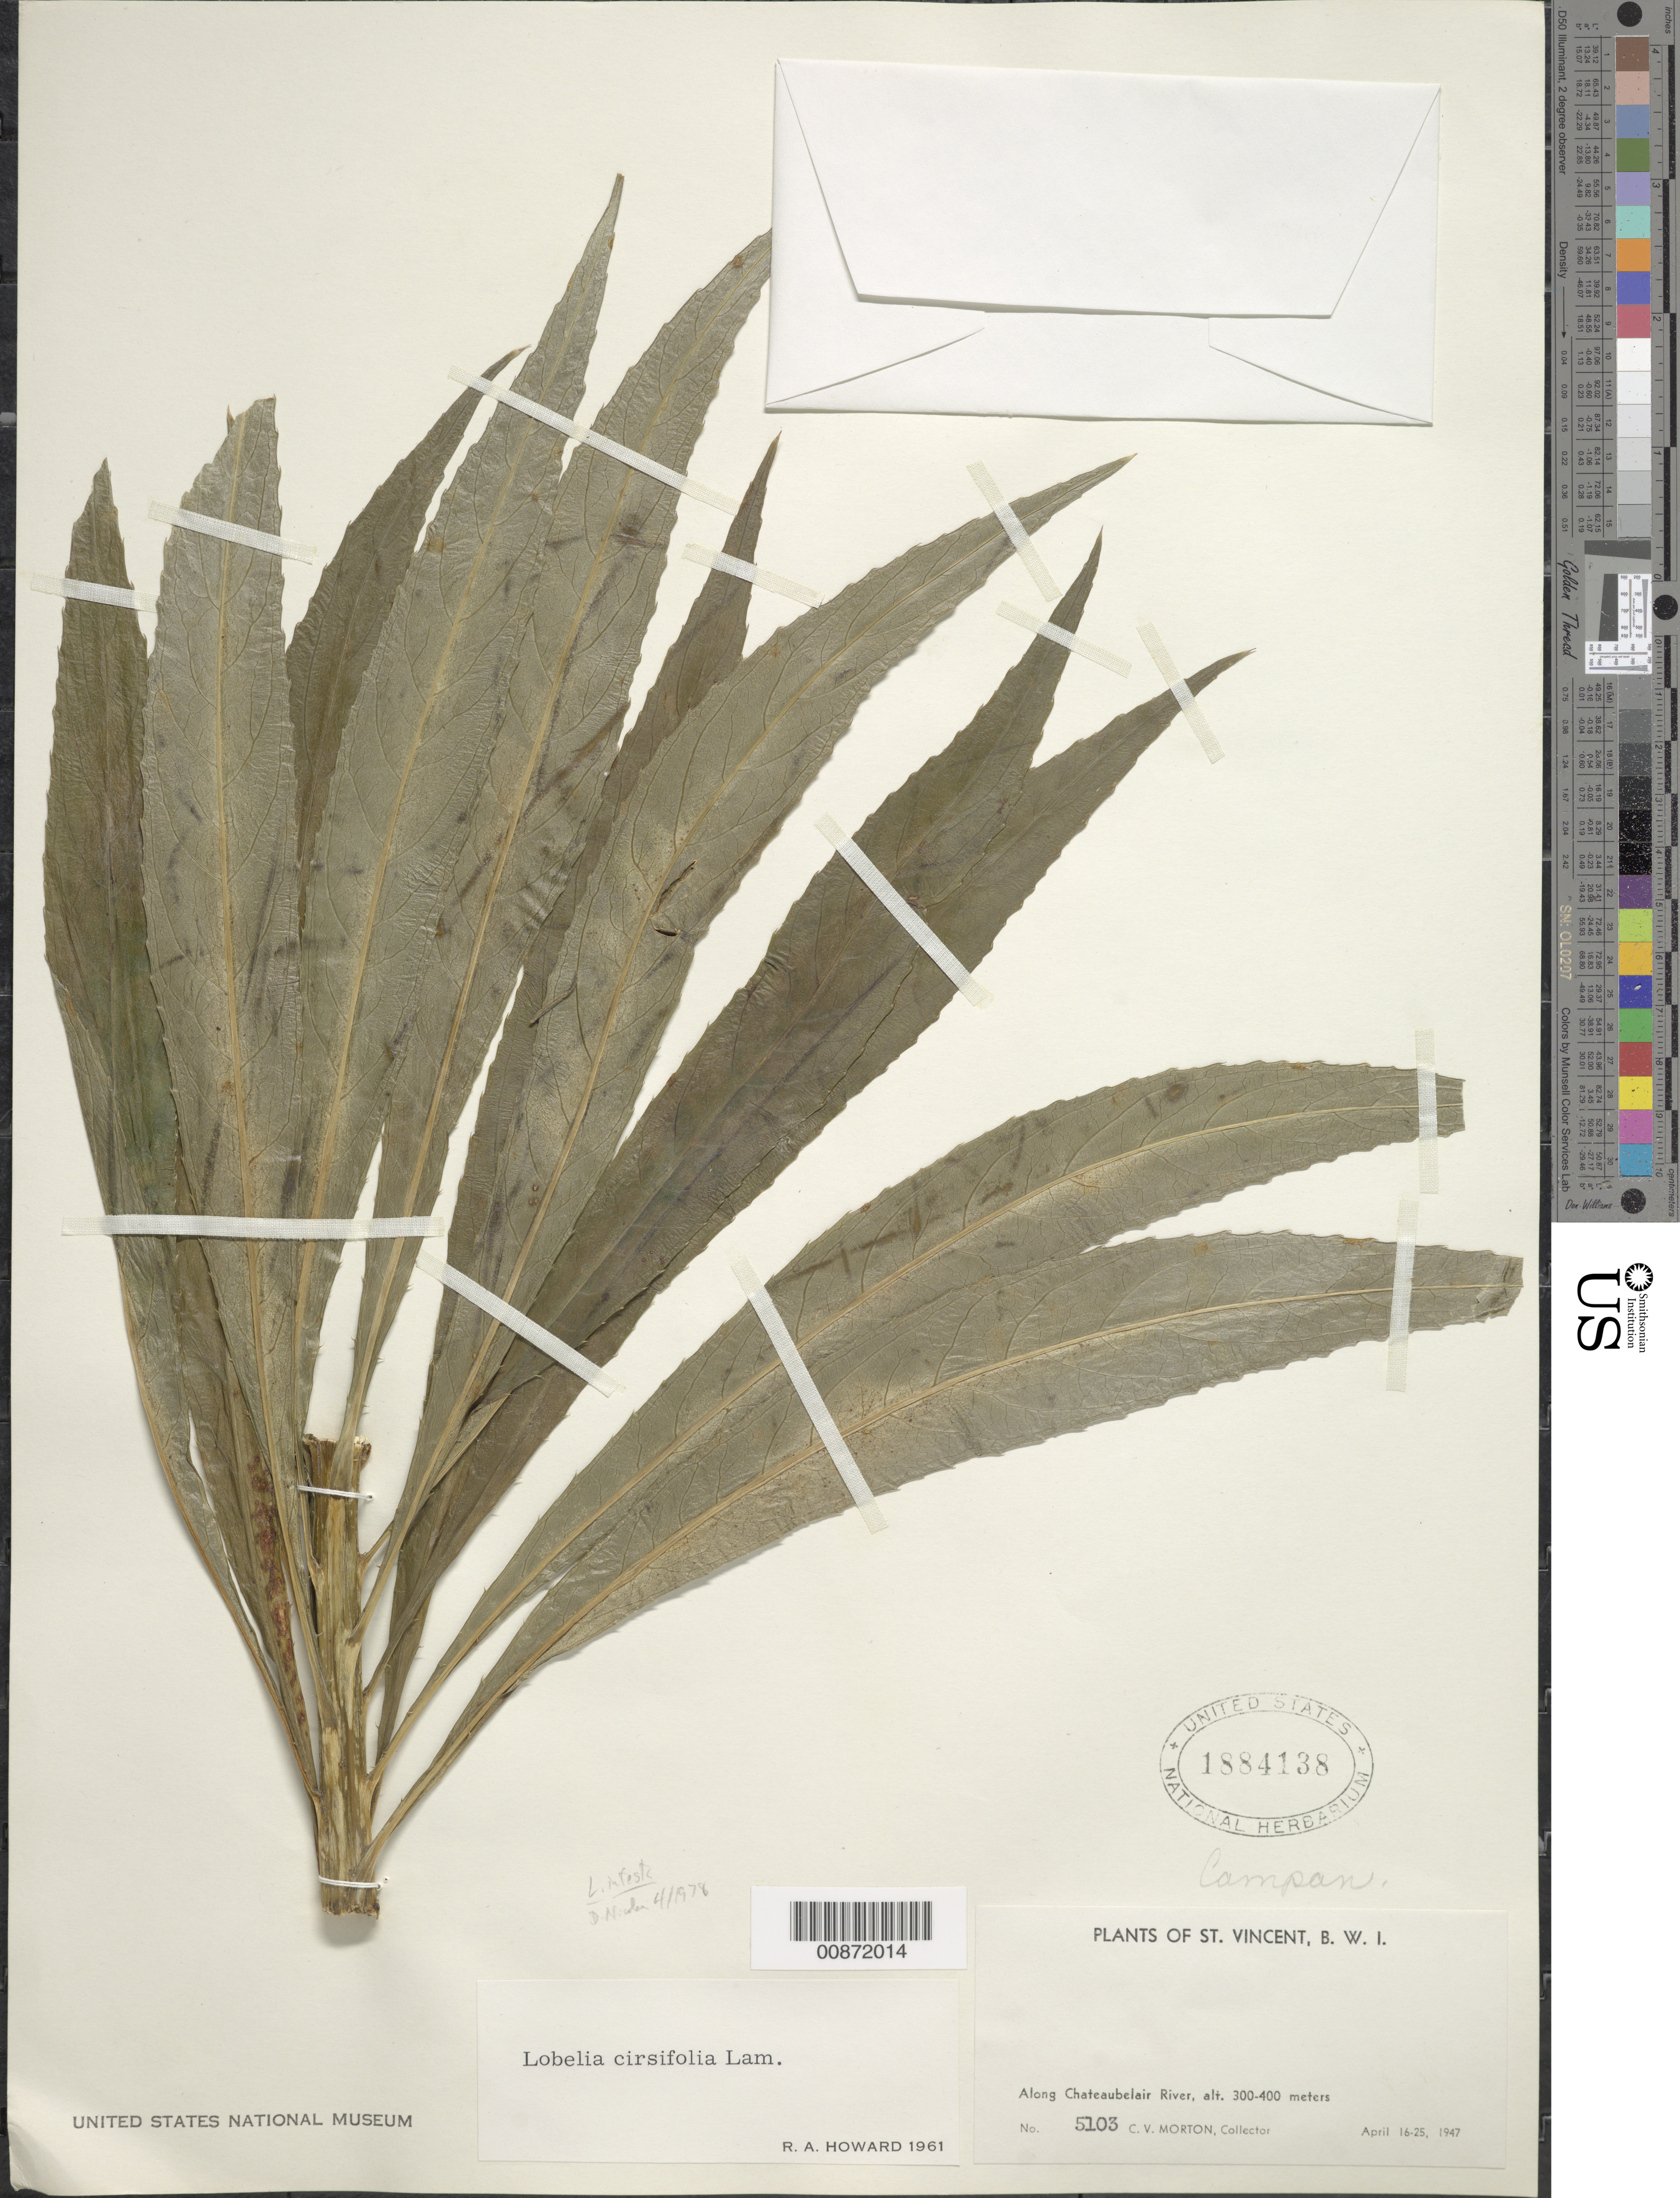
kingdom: Plantae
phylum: Tracheophyta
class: Magnoliopsida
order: Asterales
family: Campanulaceae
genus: Lobelia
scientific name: Lobelia cirsiifolia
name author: Lam.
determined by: Nicolson, Dan H.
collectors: C. V. Morton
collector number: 5103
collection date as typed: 16 Apr 1947 to 25 Apr 1947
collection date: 1947-04-16/1947-04-25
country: St. Vincent - Grenadines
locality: Along Chateaubelair River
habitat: Along river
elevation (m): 300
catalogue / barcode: US 1884138